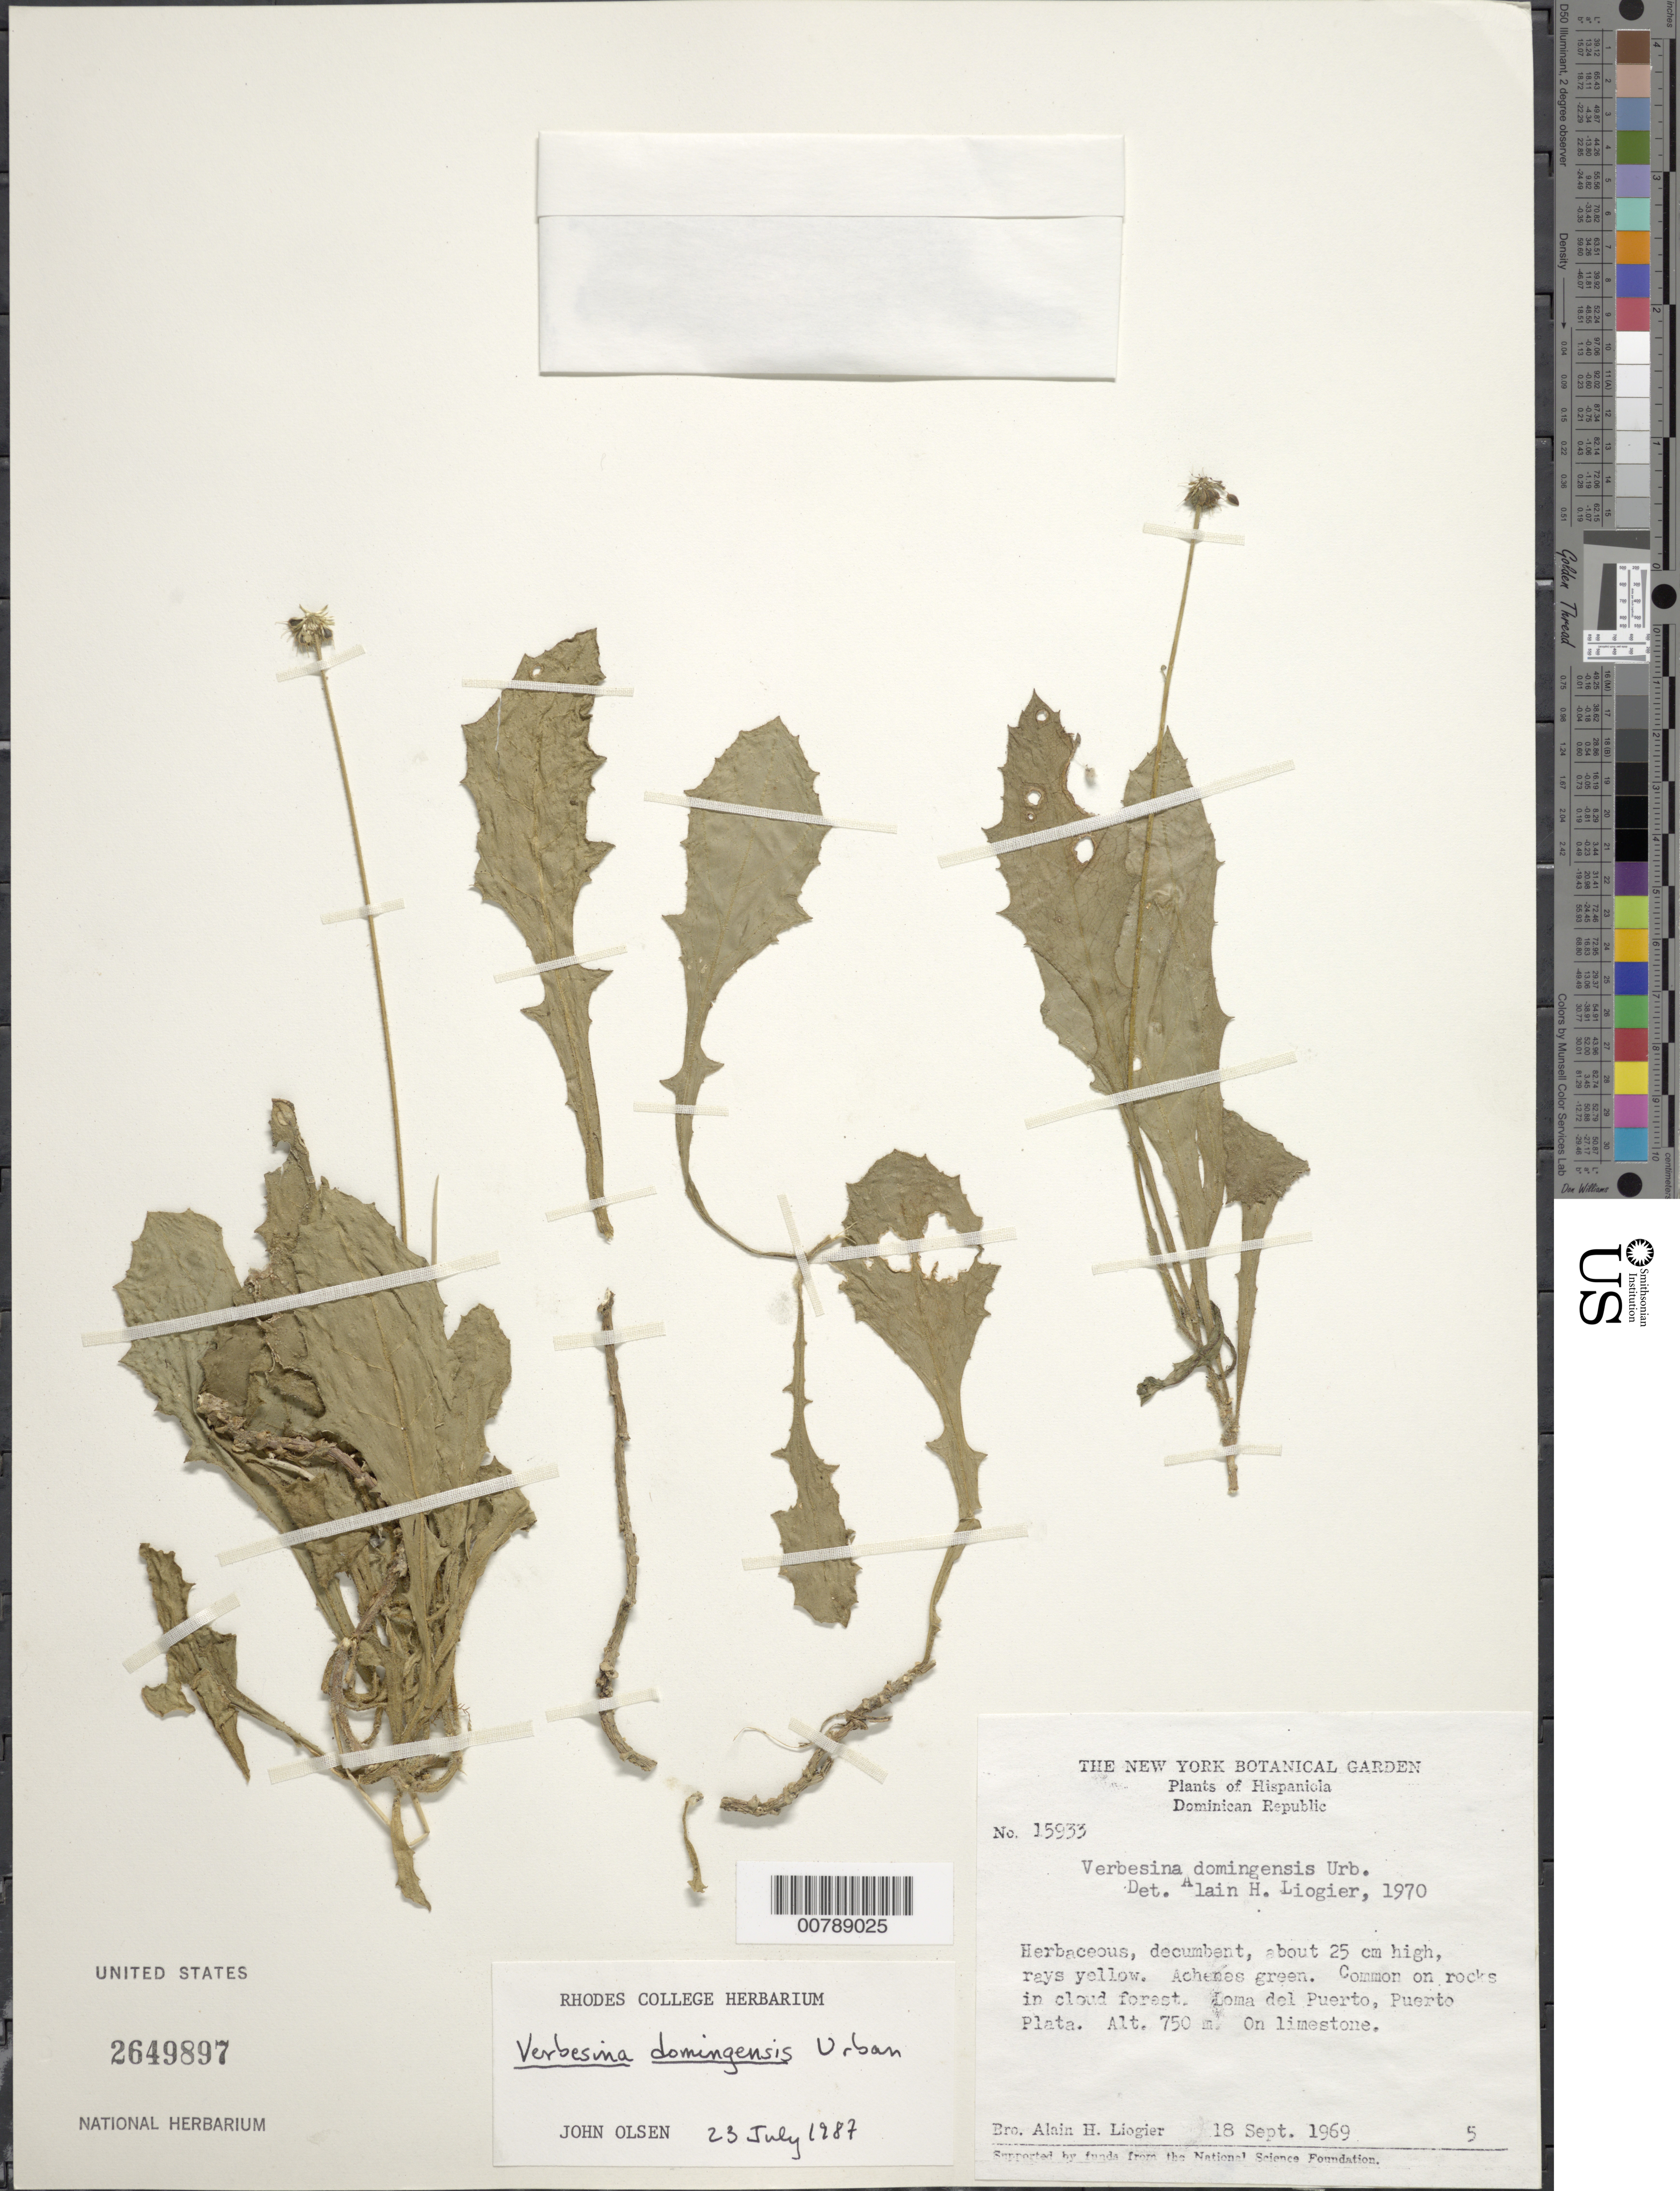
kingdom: Plantae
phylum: Tracheophyta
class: Magnoliopsida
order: Asterales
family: Asteraceae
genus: Verbesina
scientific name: Verbesina domingensis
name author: Urb.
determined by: Olsen, J.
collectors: A. H. Liogier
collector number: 15933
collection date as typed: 18 Sep 1969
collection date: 1969-09-18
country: Dominican Republic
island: Hispaniola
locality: Loma del Puerto, Puerto Plata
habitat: On limestone; common on rocks in cloud forest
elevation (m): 750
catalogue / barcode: US 2649897